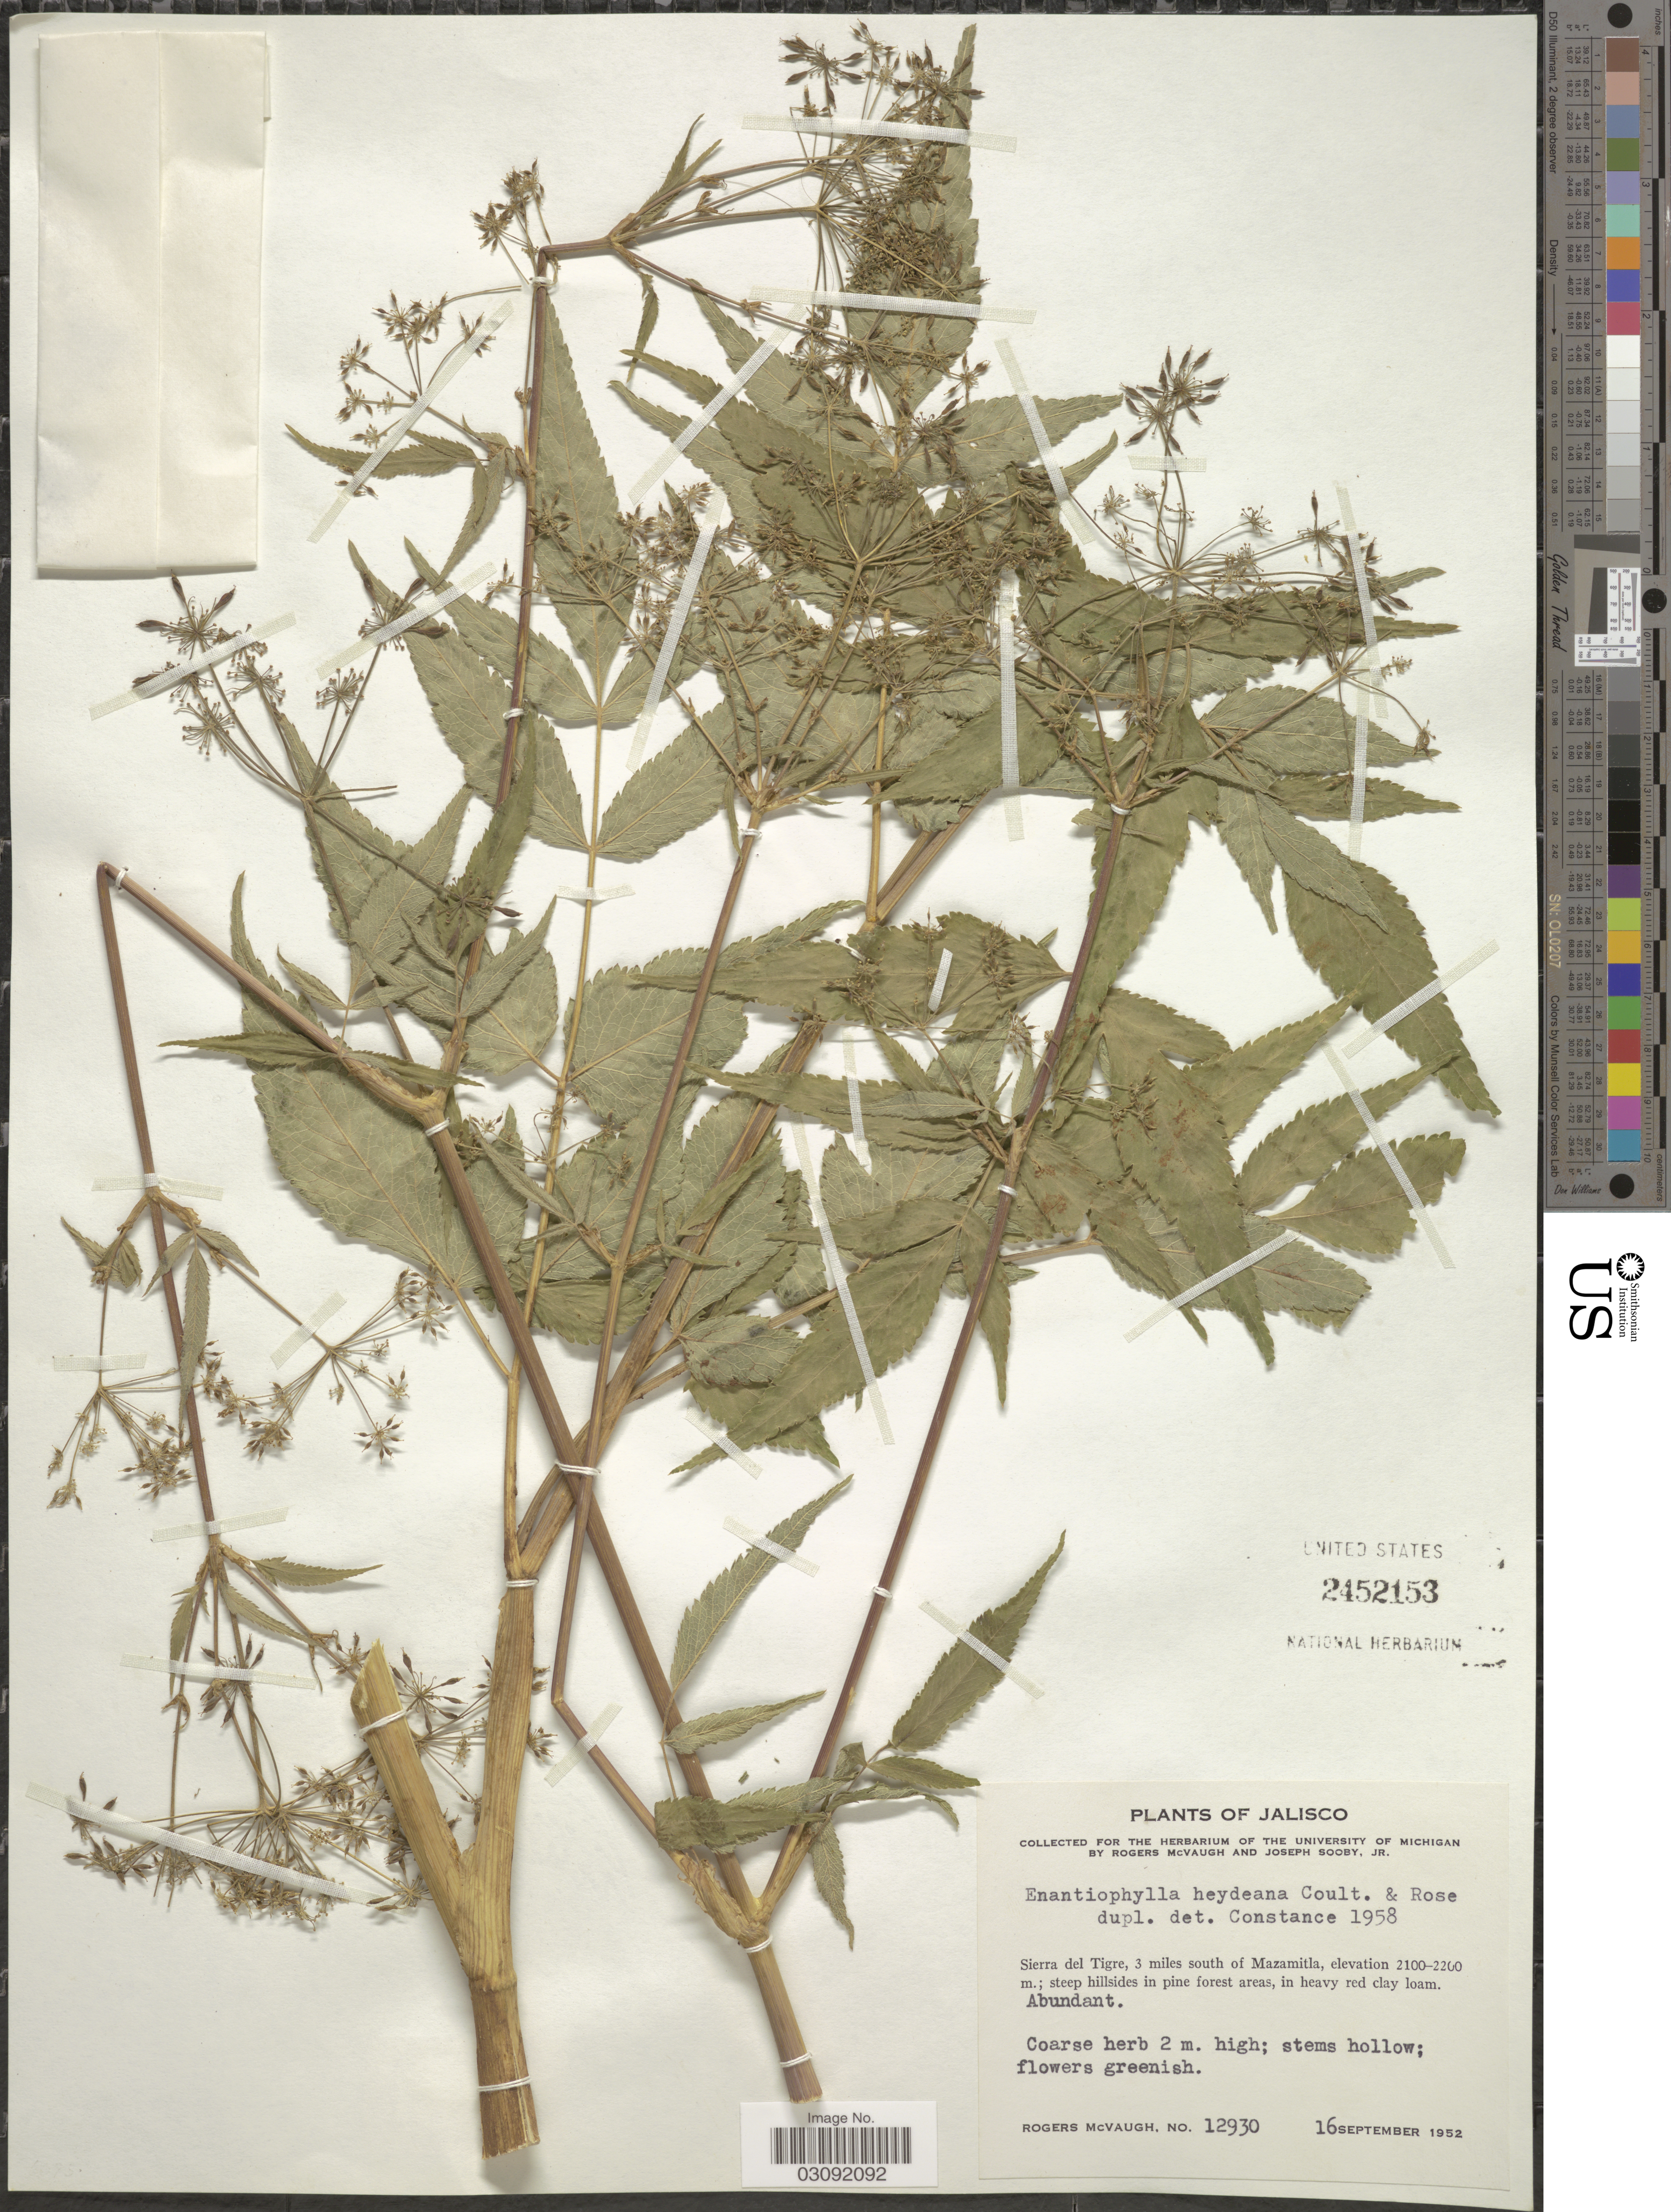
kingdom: Plantae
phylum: Tracheophyta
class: Magnoliopsida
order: Apiales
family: Apiaceae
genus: Enantiophylla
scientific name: Enantiophylla heydeana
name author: J.M. Coult. & Rose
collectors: R. McVaugh & J. Sooby Jr.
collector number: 12930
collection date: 1952-09-16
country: Mexico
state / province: Jalisco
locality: Sierra del Tigre, 3 miles south of Mazamitla.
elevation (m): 2100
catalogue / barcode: US 2452153